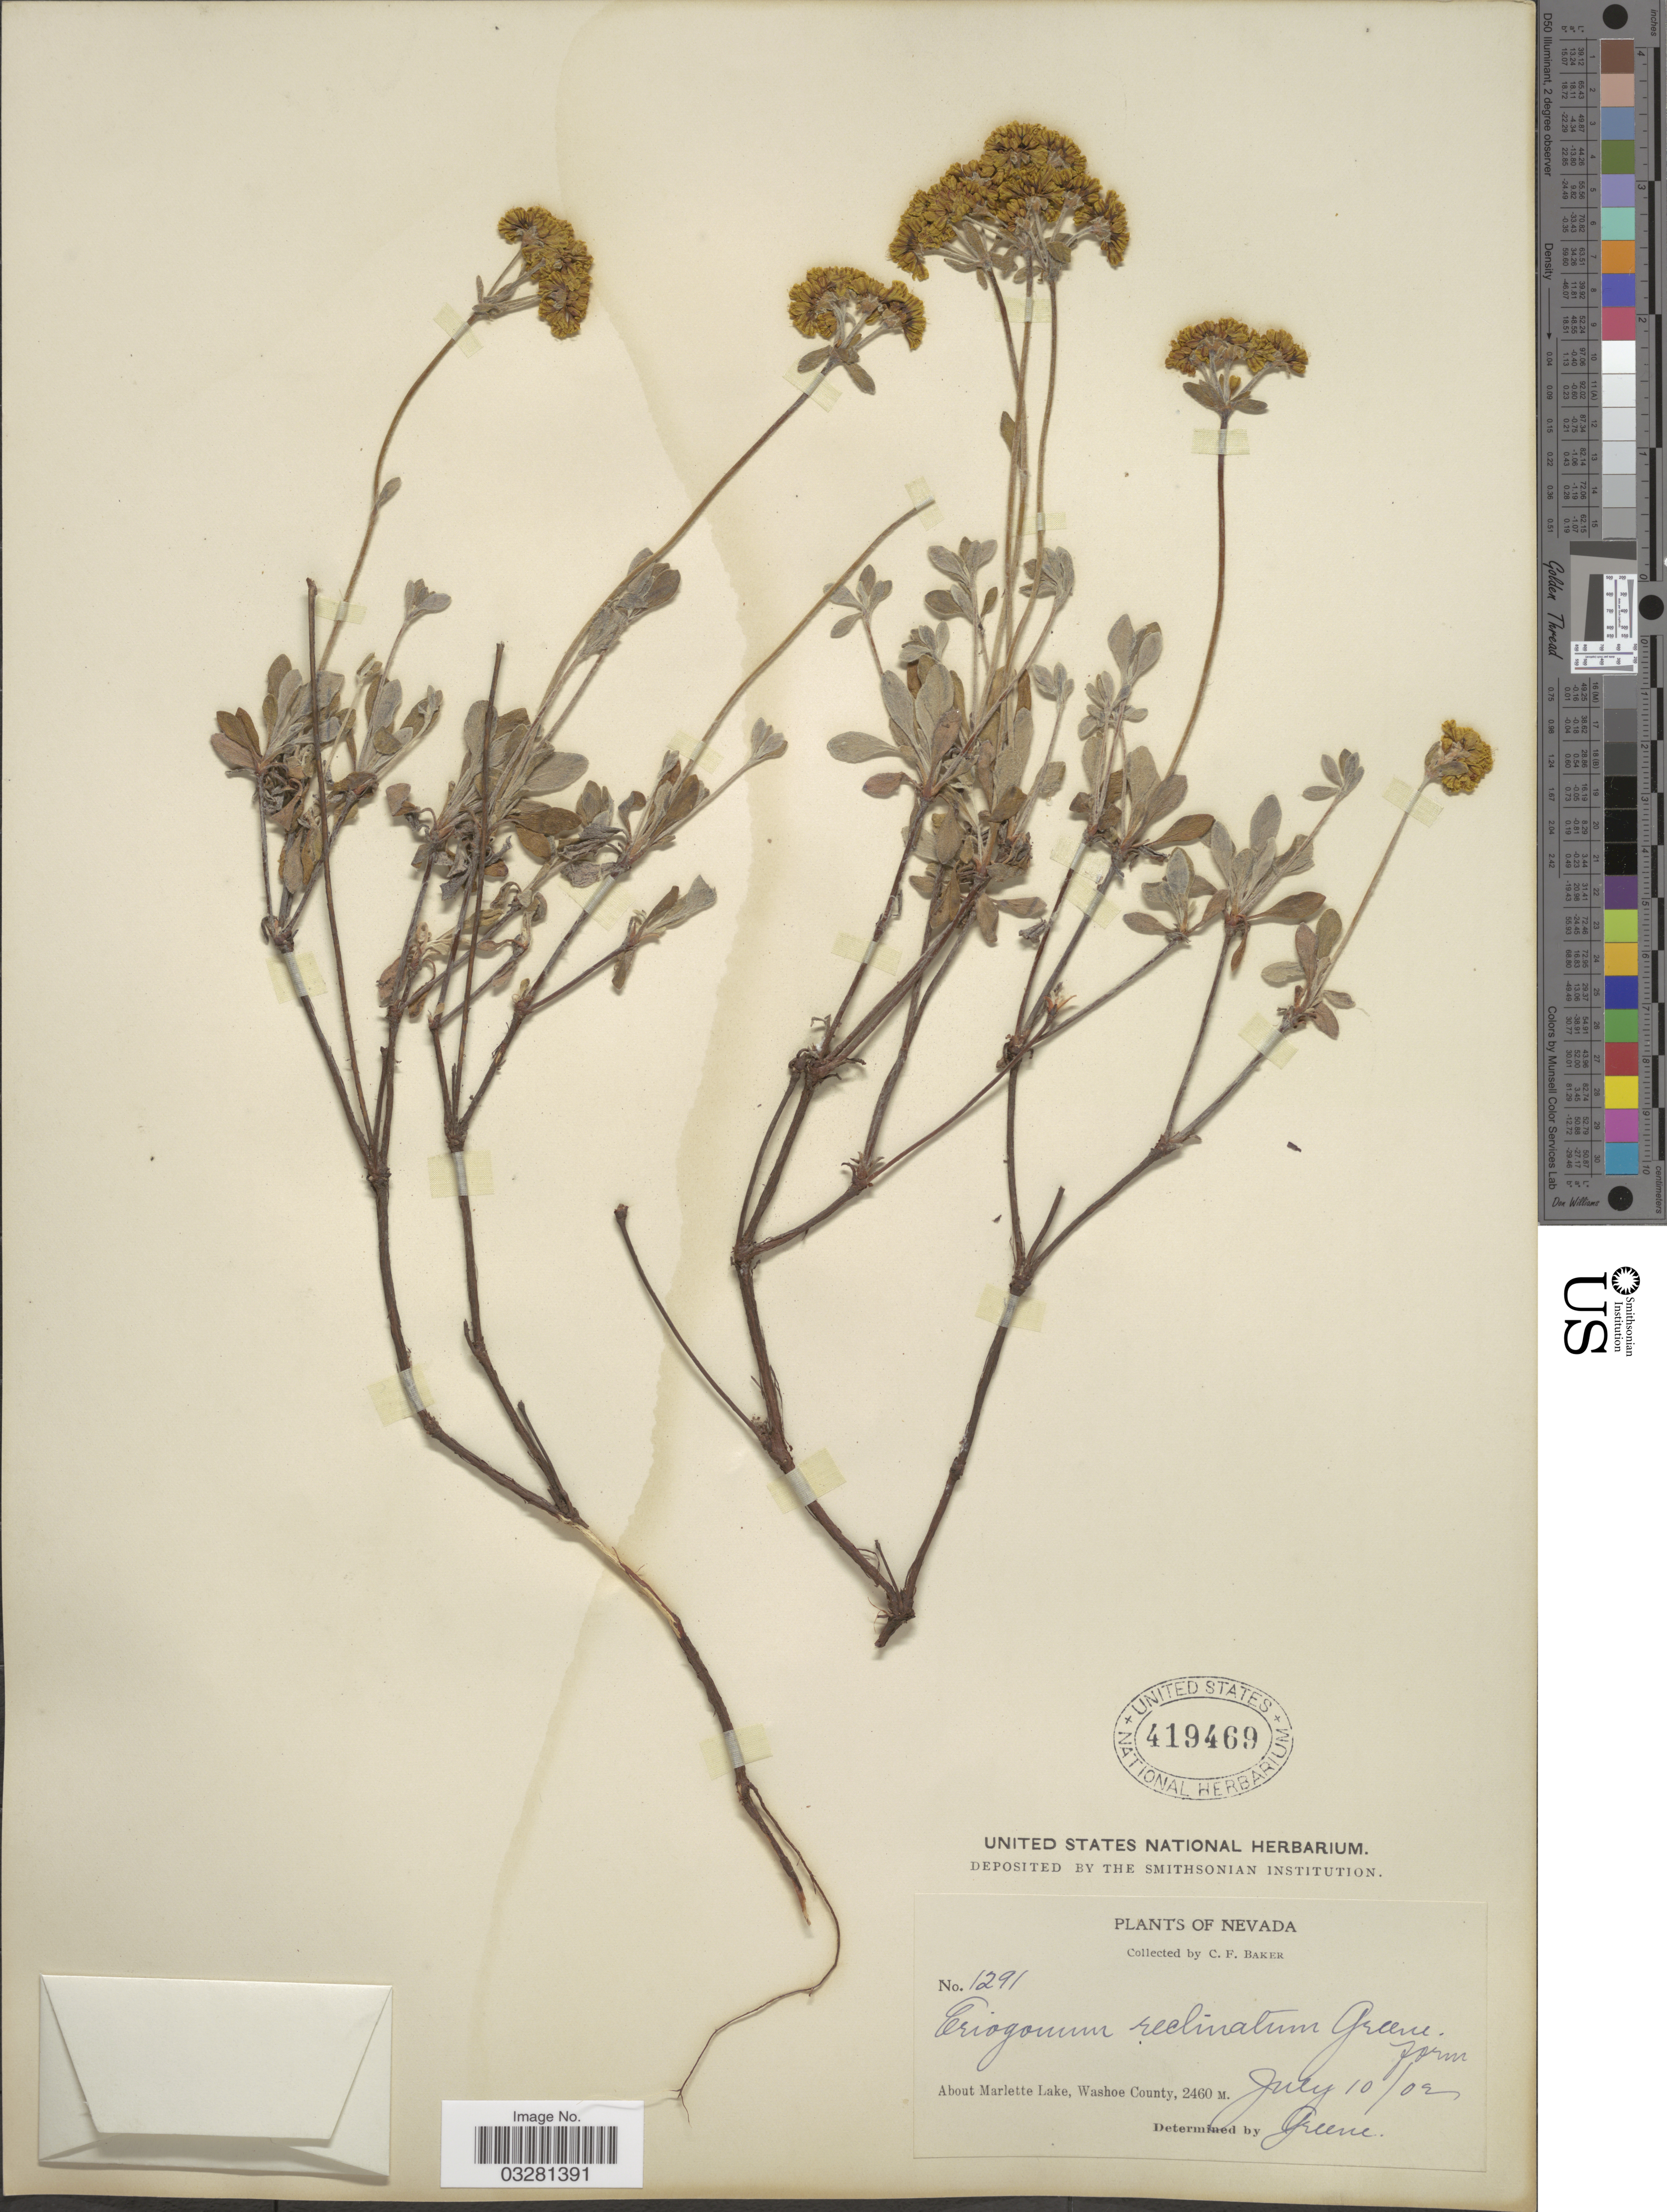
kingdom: Plantae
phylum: Tracheophyta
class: Magnoliopsida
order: Caryophyllales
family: Polygonaceae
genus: Eriogonum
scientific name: Eriogonum umbellatum var. umbellatum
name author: Torr.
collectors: C. F. Baker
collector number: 1291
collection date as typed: Transcribed d/m/y: 10/7/2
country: United States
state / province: Nevada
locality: About Marlette Lake, Washoe County.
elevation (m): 2460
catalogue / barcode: US 419469